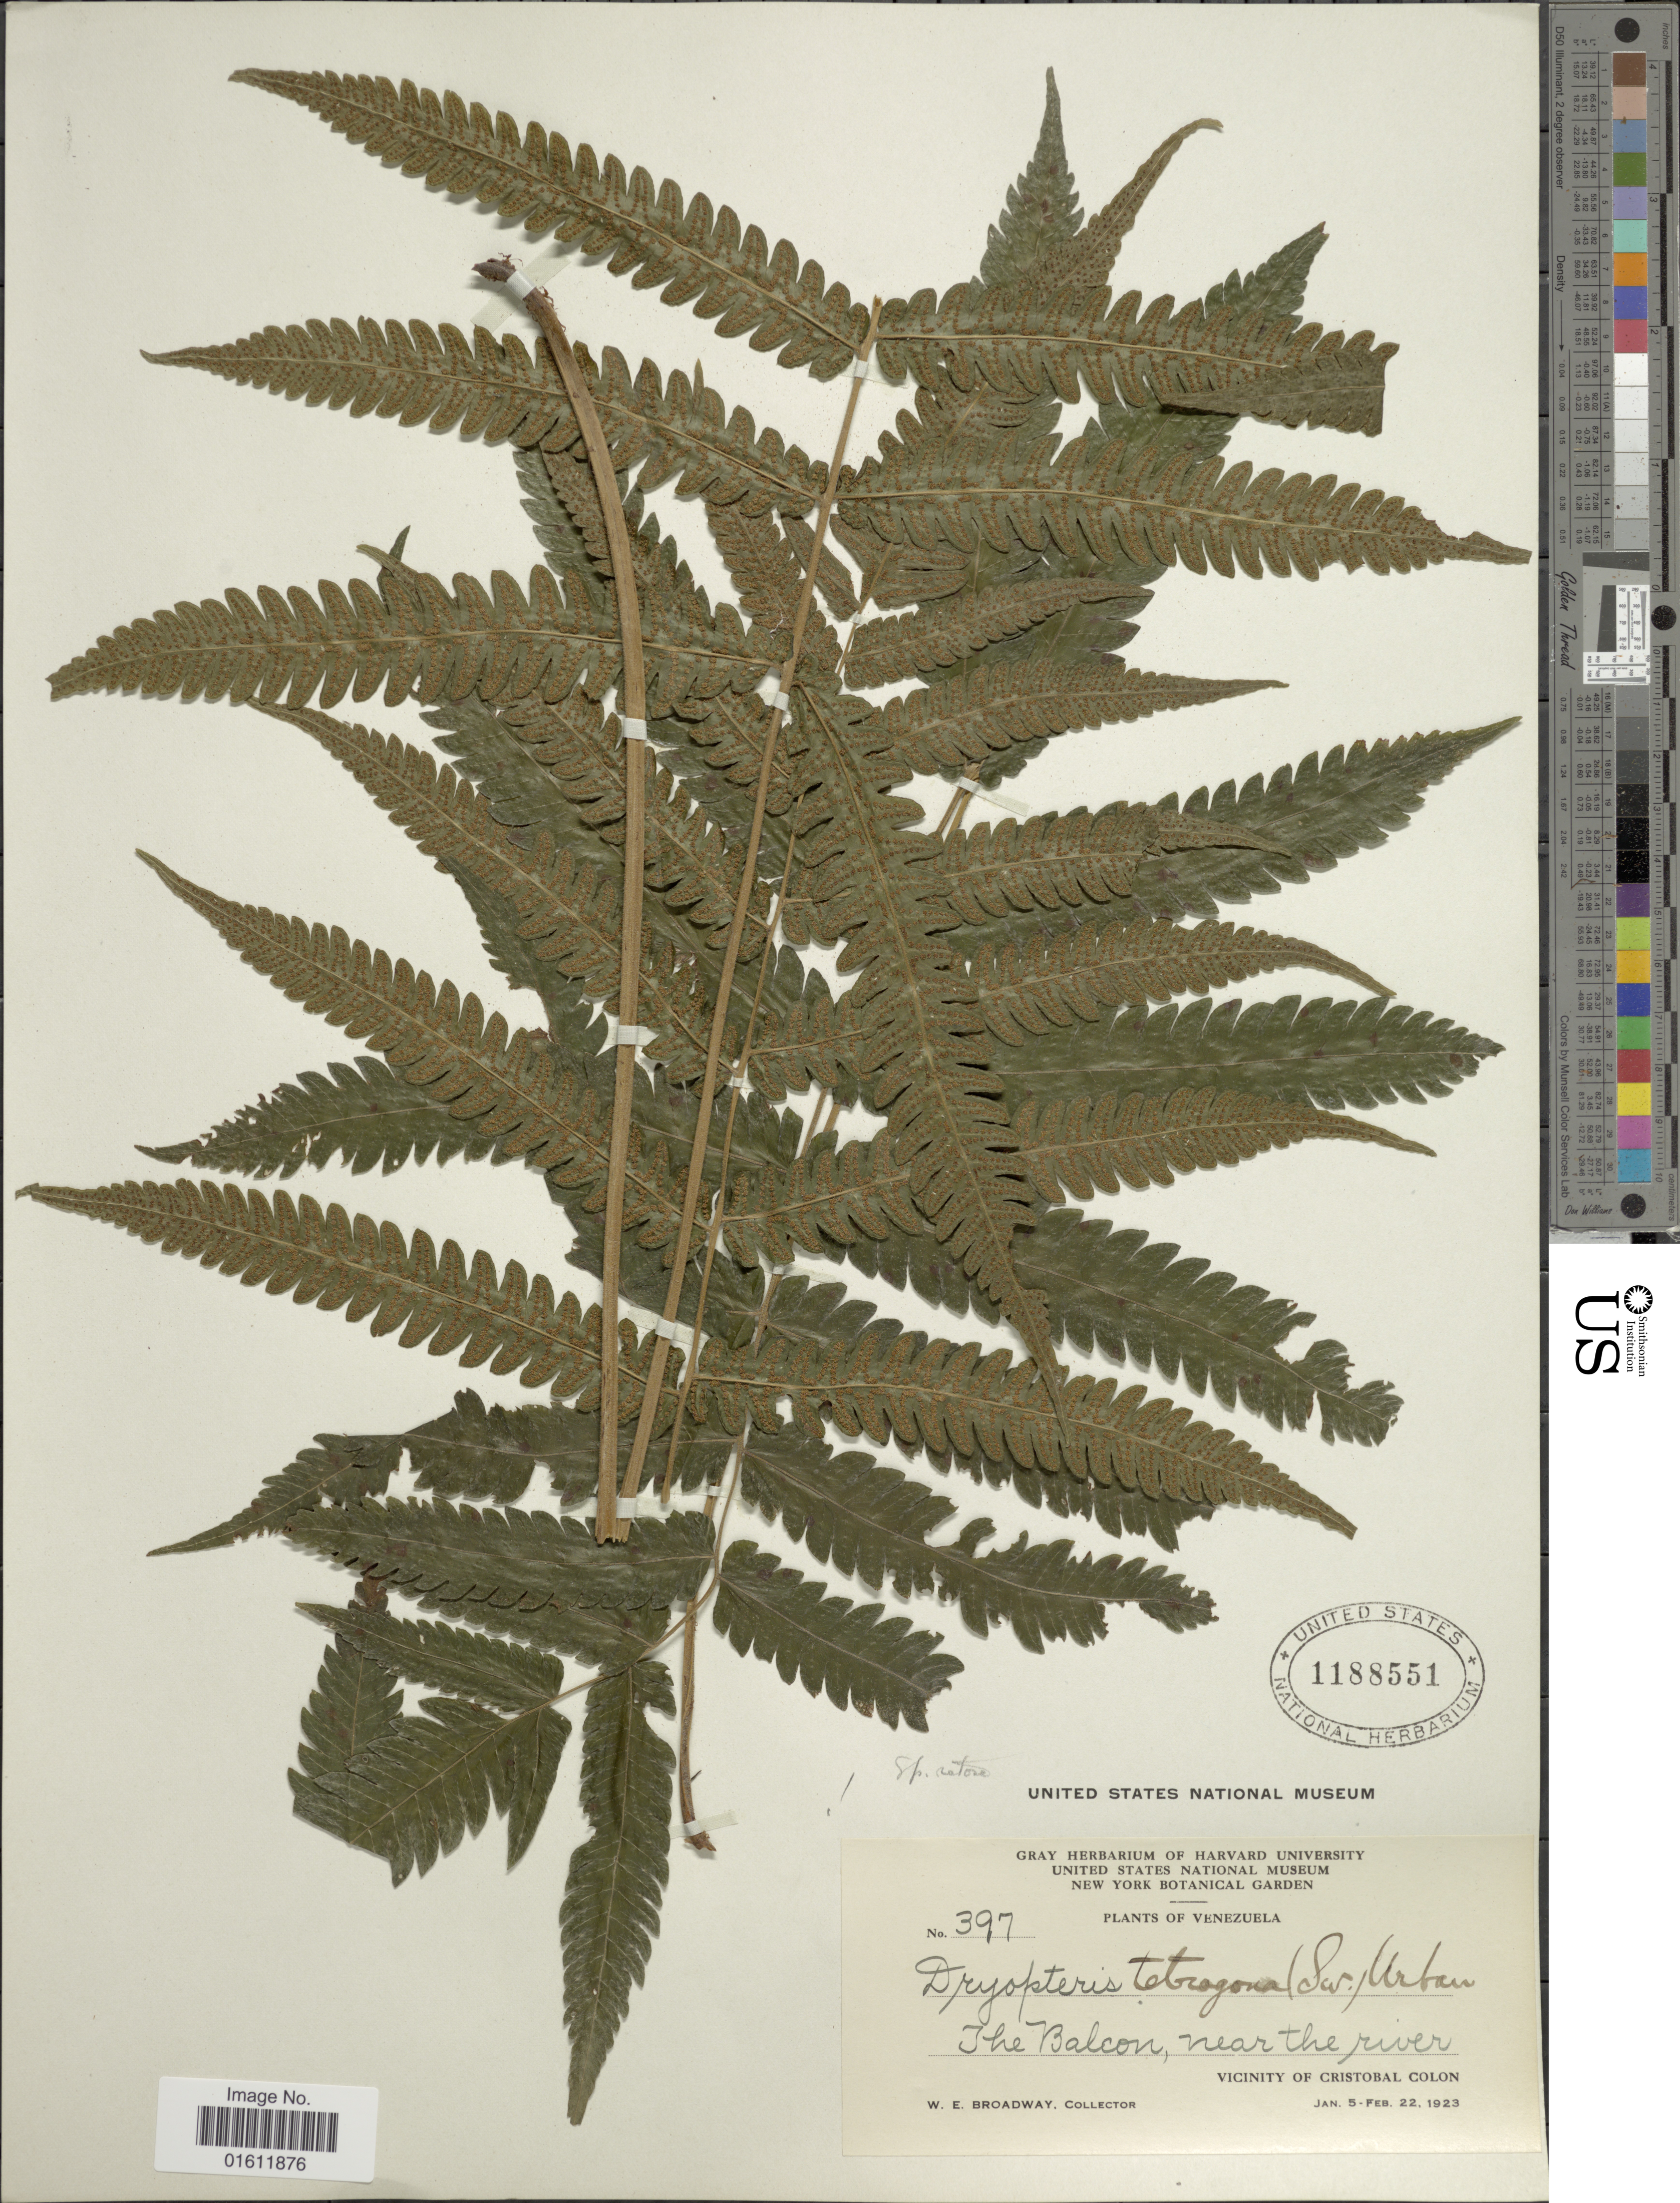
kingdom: Plantae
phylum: Tracheophyta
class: Polypodiopsida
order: Polypodiales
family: Thelypteridaceae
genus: Goniopteris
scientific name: Goniopteris tetragona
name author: (C. Presl) Sw.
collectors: W. E. Broadway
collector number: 397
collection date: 1923-01-05/1923-02-22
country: Venezuela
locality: The Balcon, near the river, vicinity of Cristobal Colon.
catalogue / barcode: US 1188551